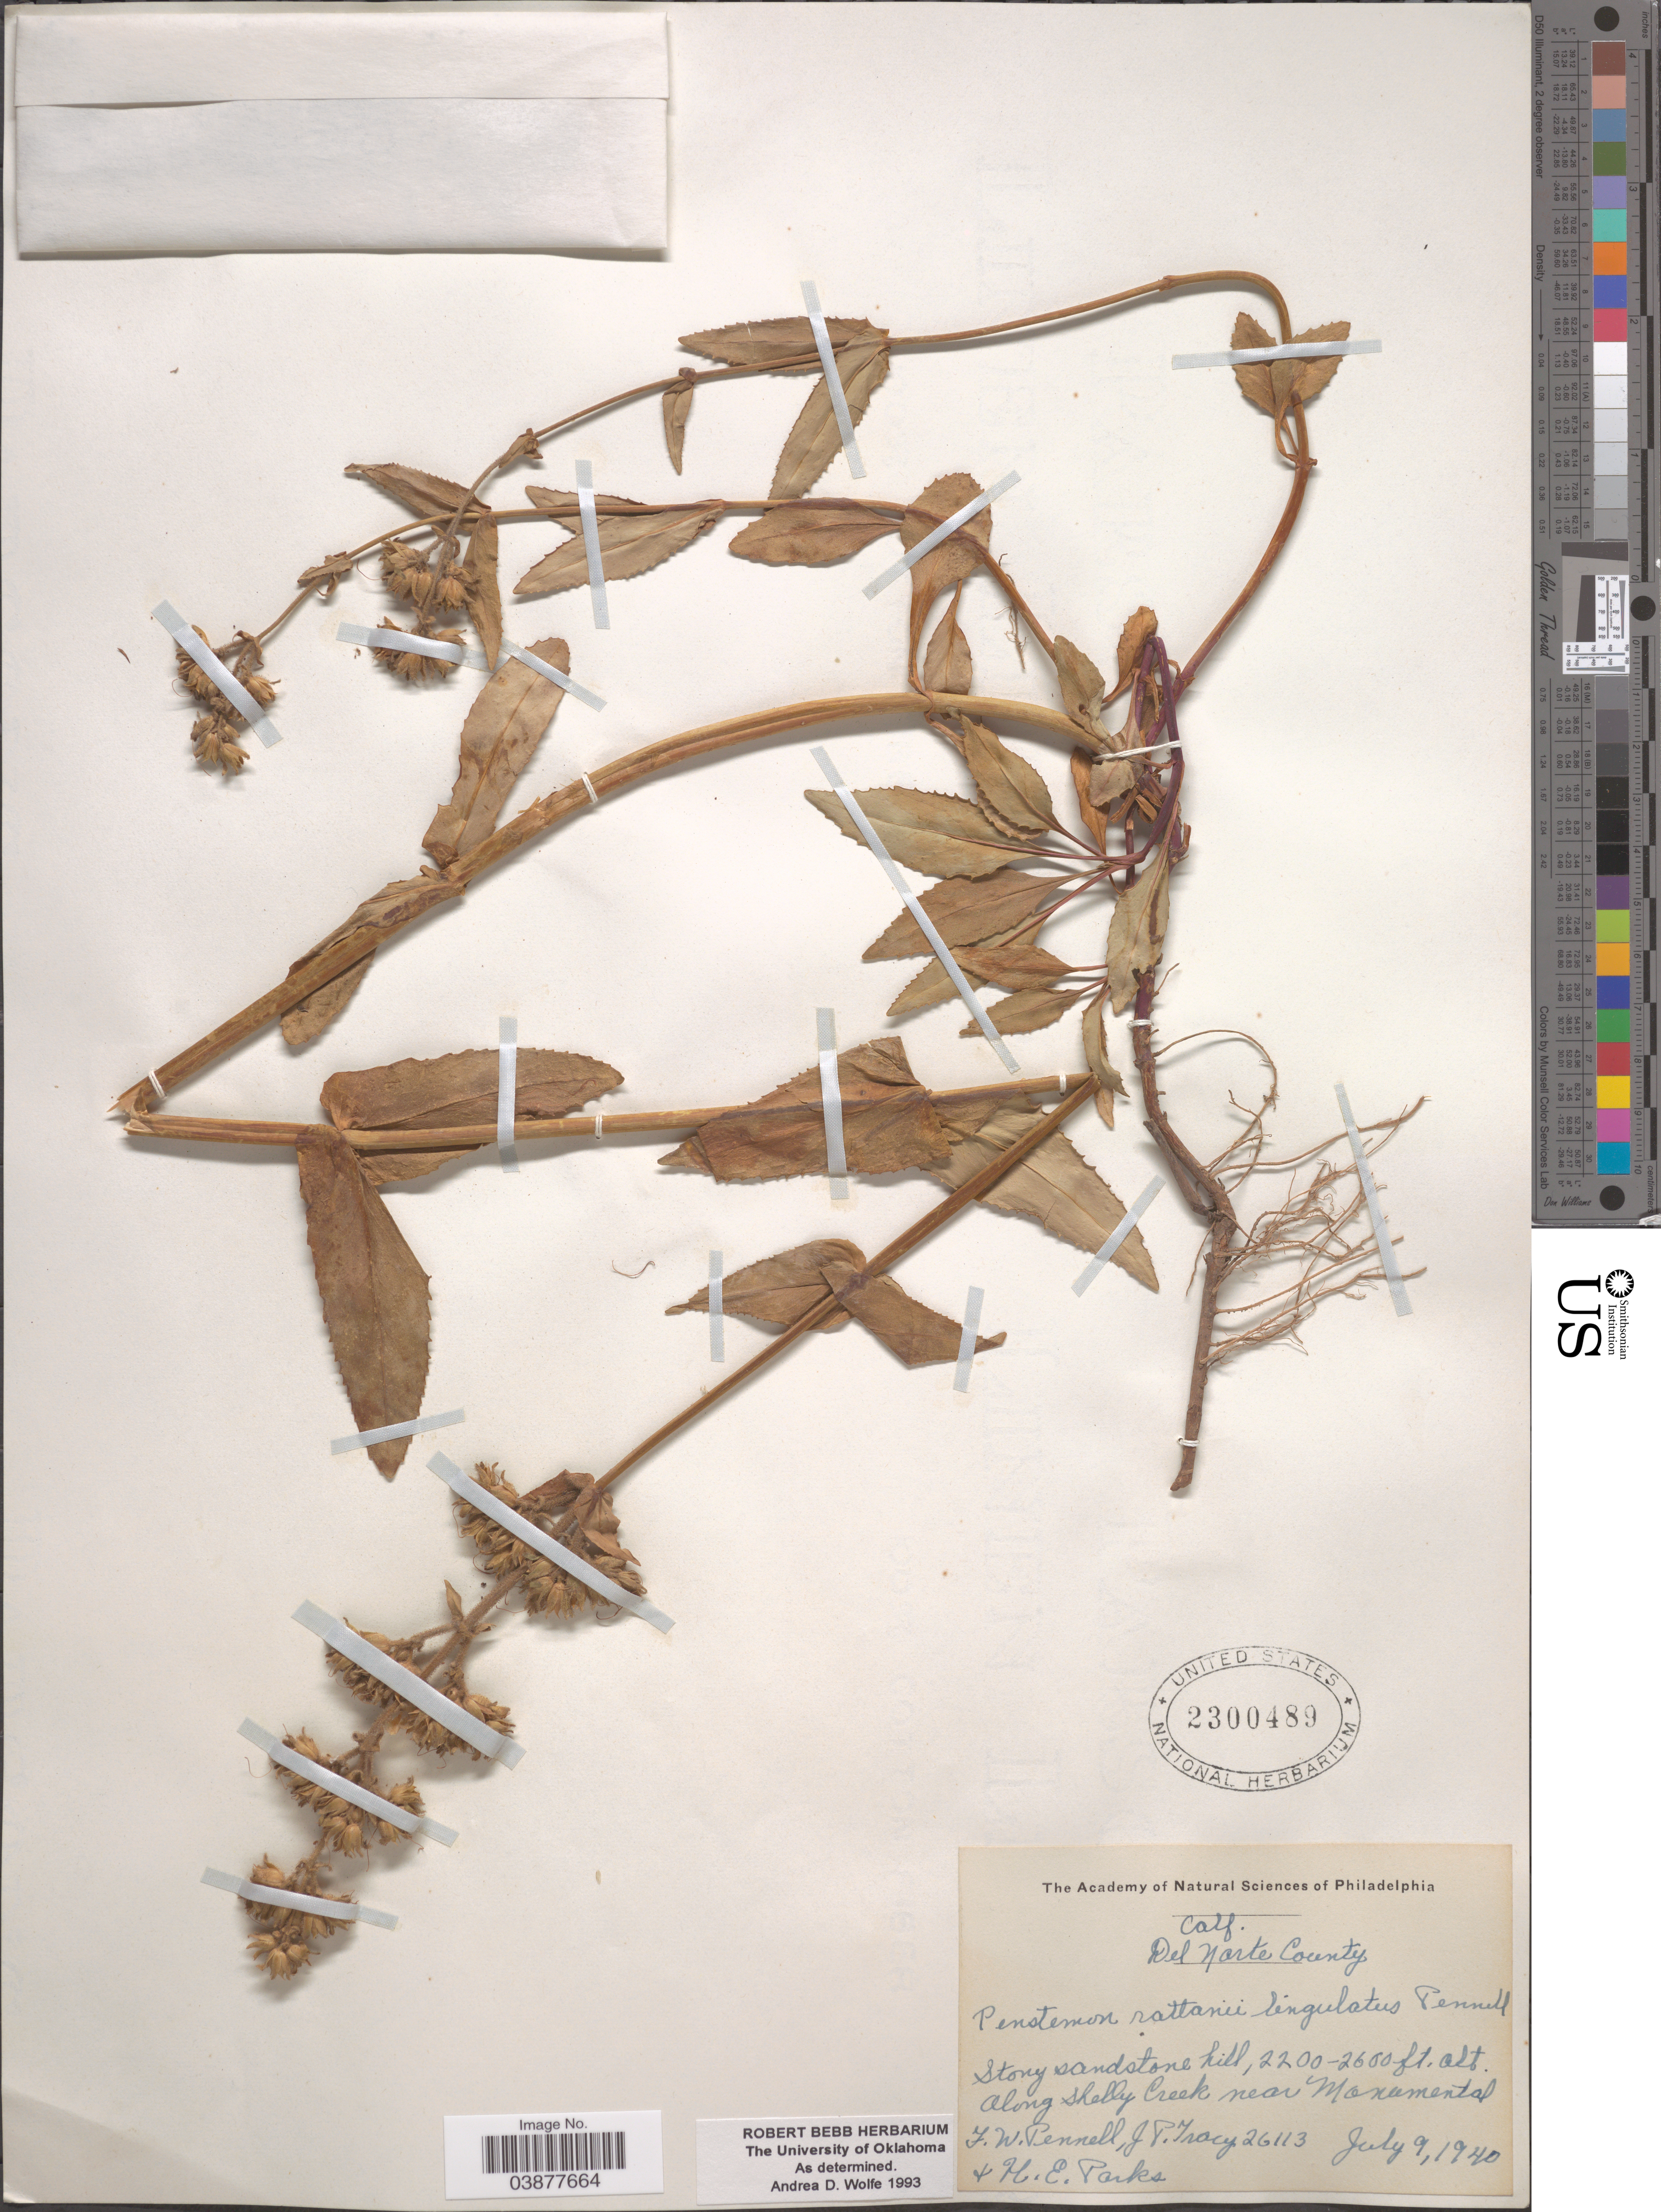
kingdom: Plantae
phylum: Tracheophyta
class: Magnoliopsida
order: Lamiales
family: Plantaginaceae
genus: Penstemon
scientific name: Penstemon rattani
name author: A. Gray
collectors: F. W. Pennell, J. Tracy & H. E. Parks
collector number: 26113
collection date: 1940-07-09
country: United States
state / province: California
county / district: Del Norte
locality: Del Norte County. Along Shelly Creek nar Monumental.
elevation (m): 671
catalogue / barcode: US 2300489